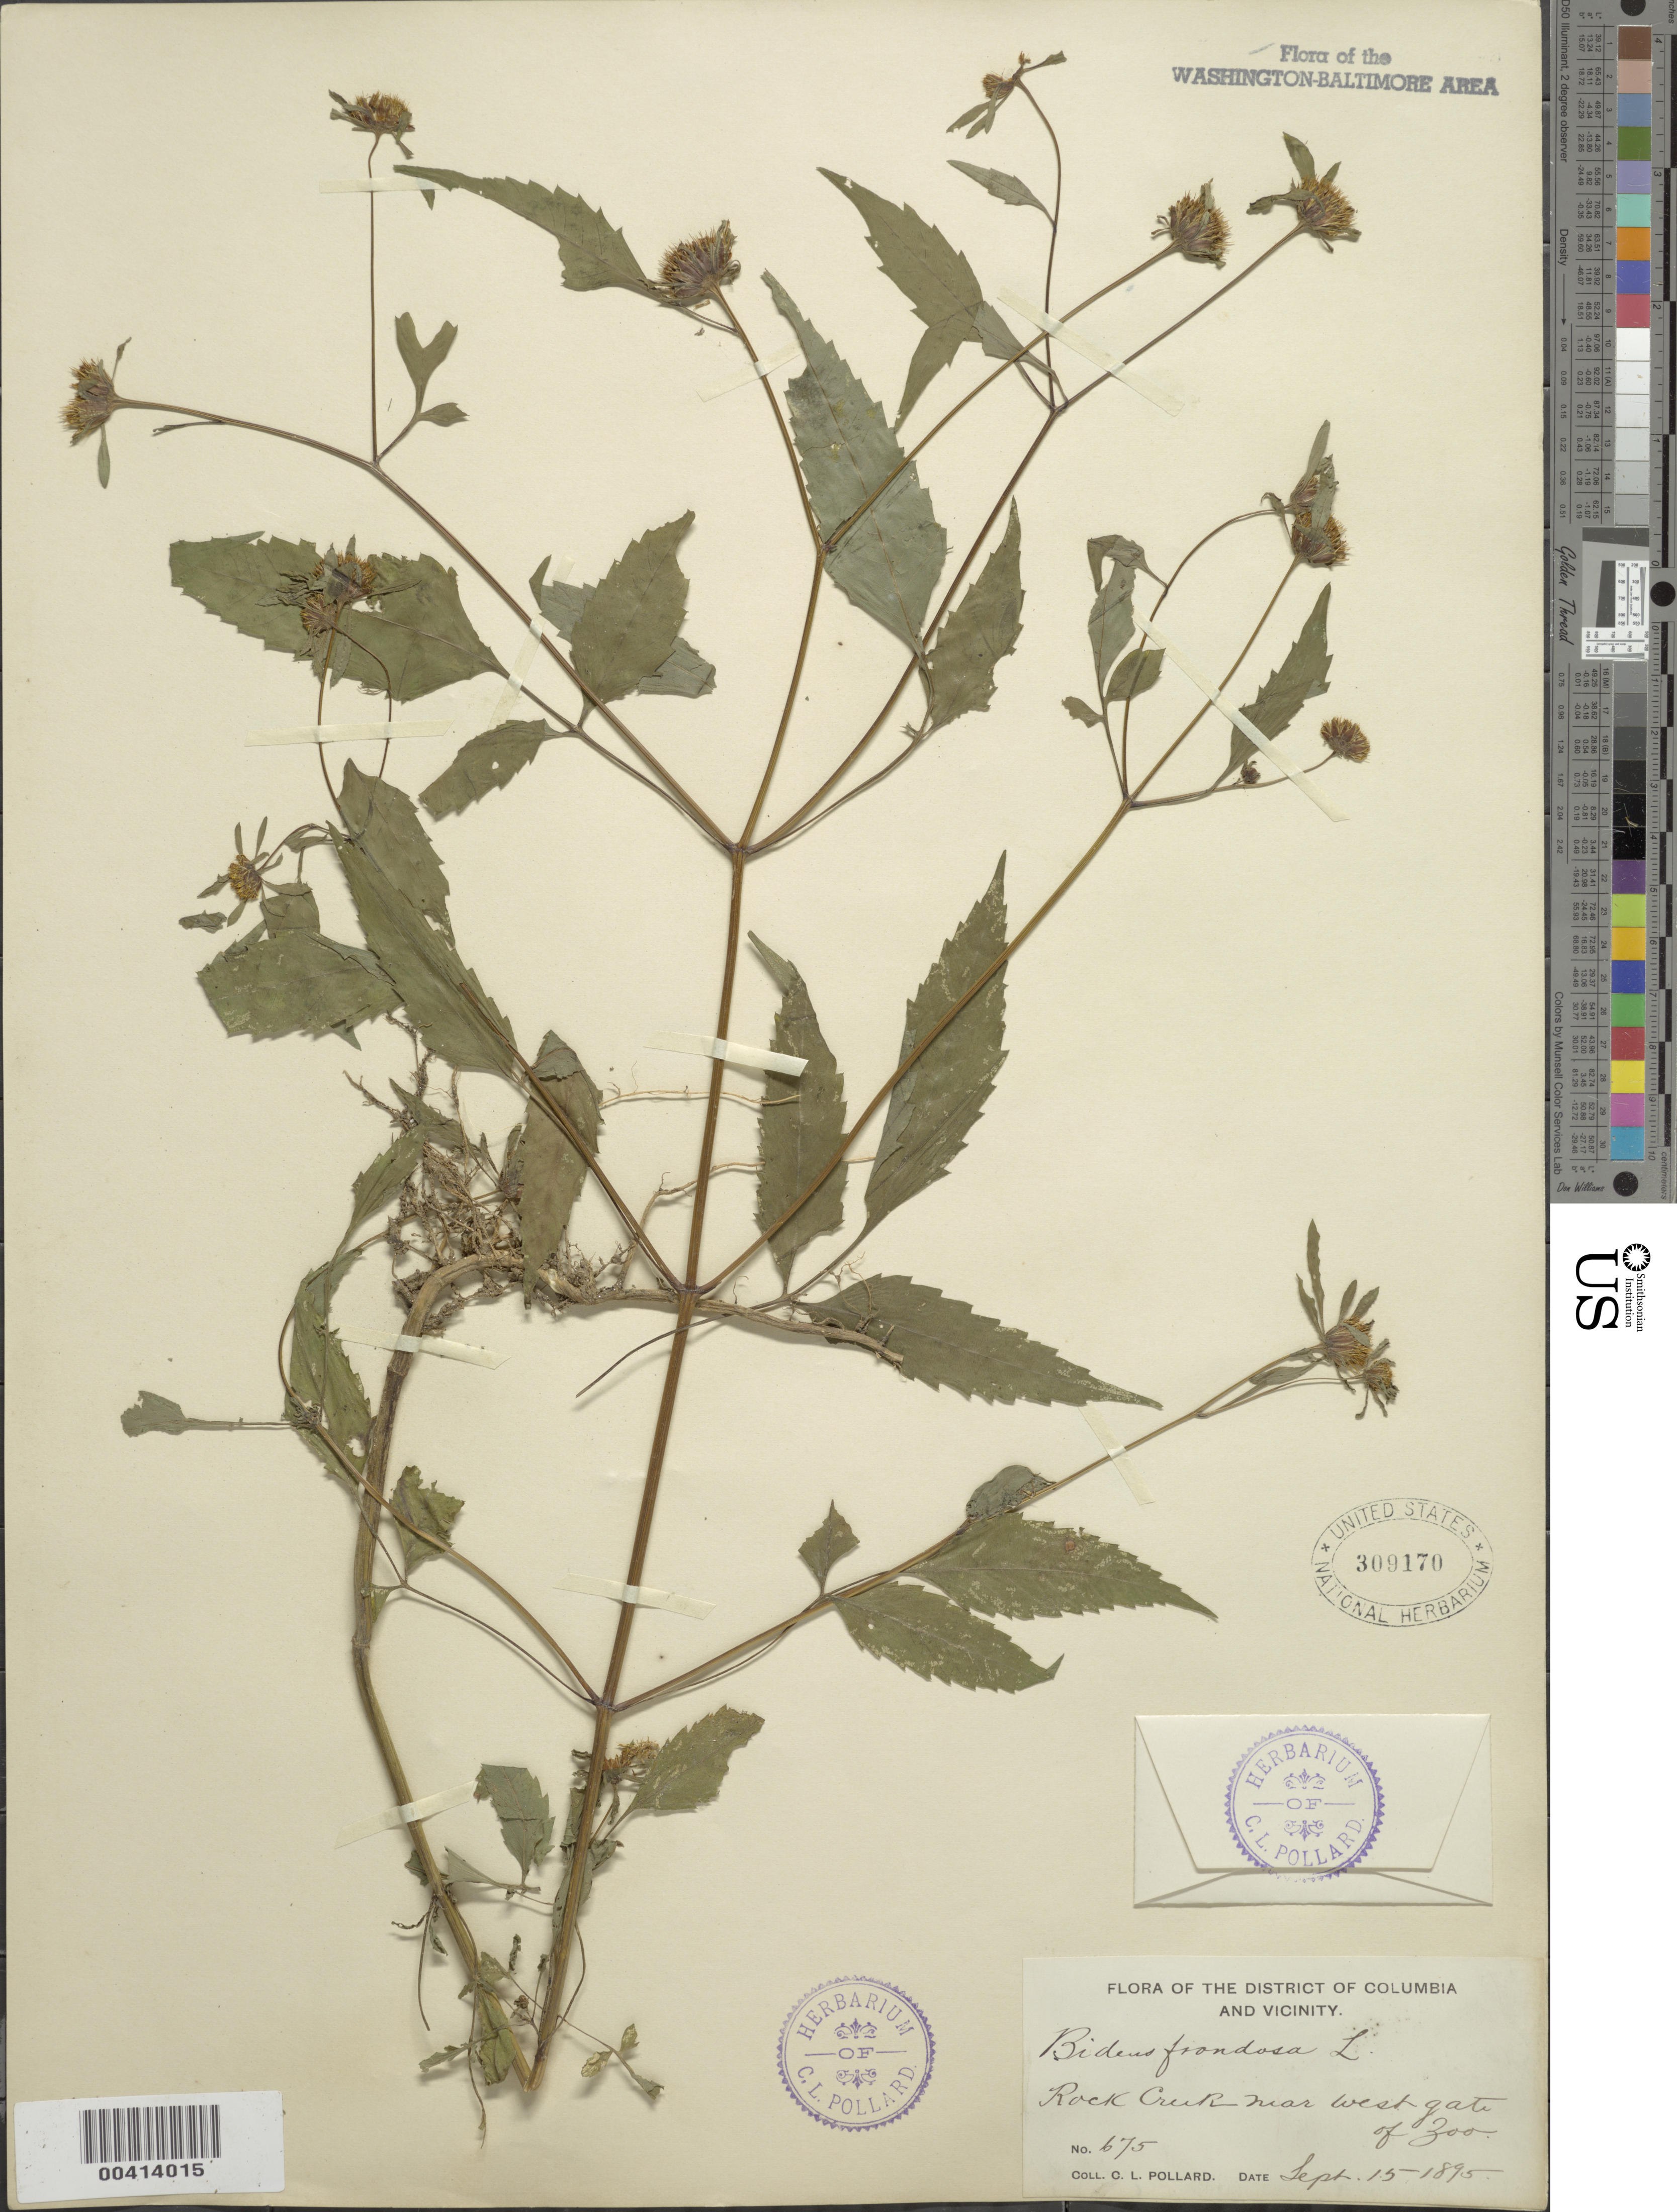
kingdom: Plantae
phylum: Tracheophyta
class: Magnoliopsida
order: Asterales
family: Asteraceae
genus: Bidens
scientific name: Bidens frondosa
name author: L.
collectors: C. L. Pollard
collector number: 675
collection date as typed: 15 Sep 1895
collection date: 1895-09-15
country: United States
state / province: District of Columbia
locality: Rock Creek, west gate of Zoo Rock Creek Park & vicinity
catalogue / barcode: US 307170